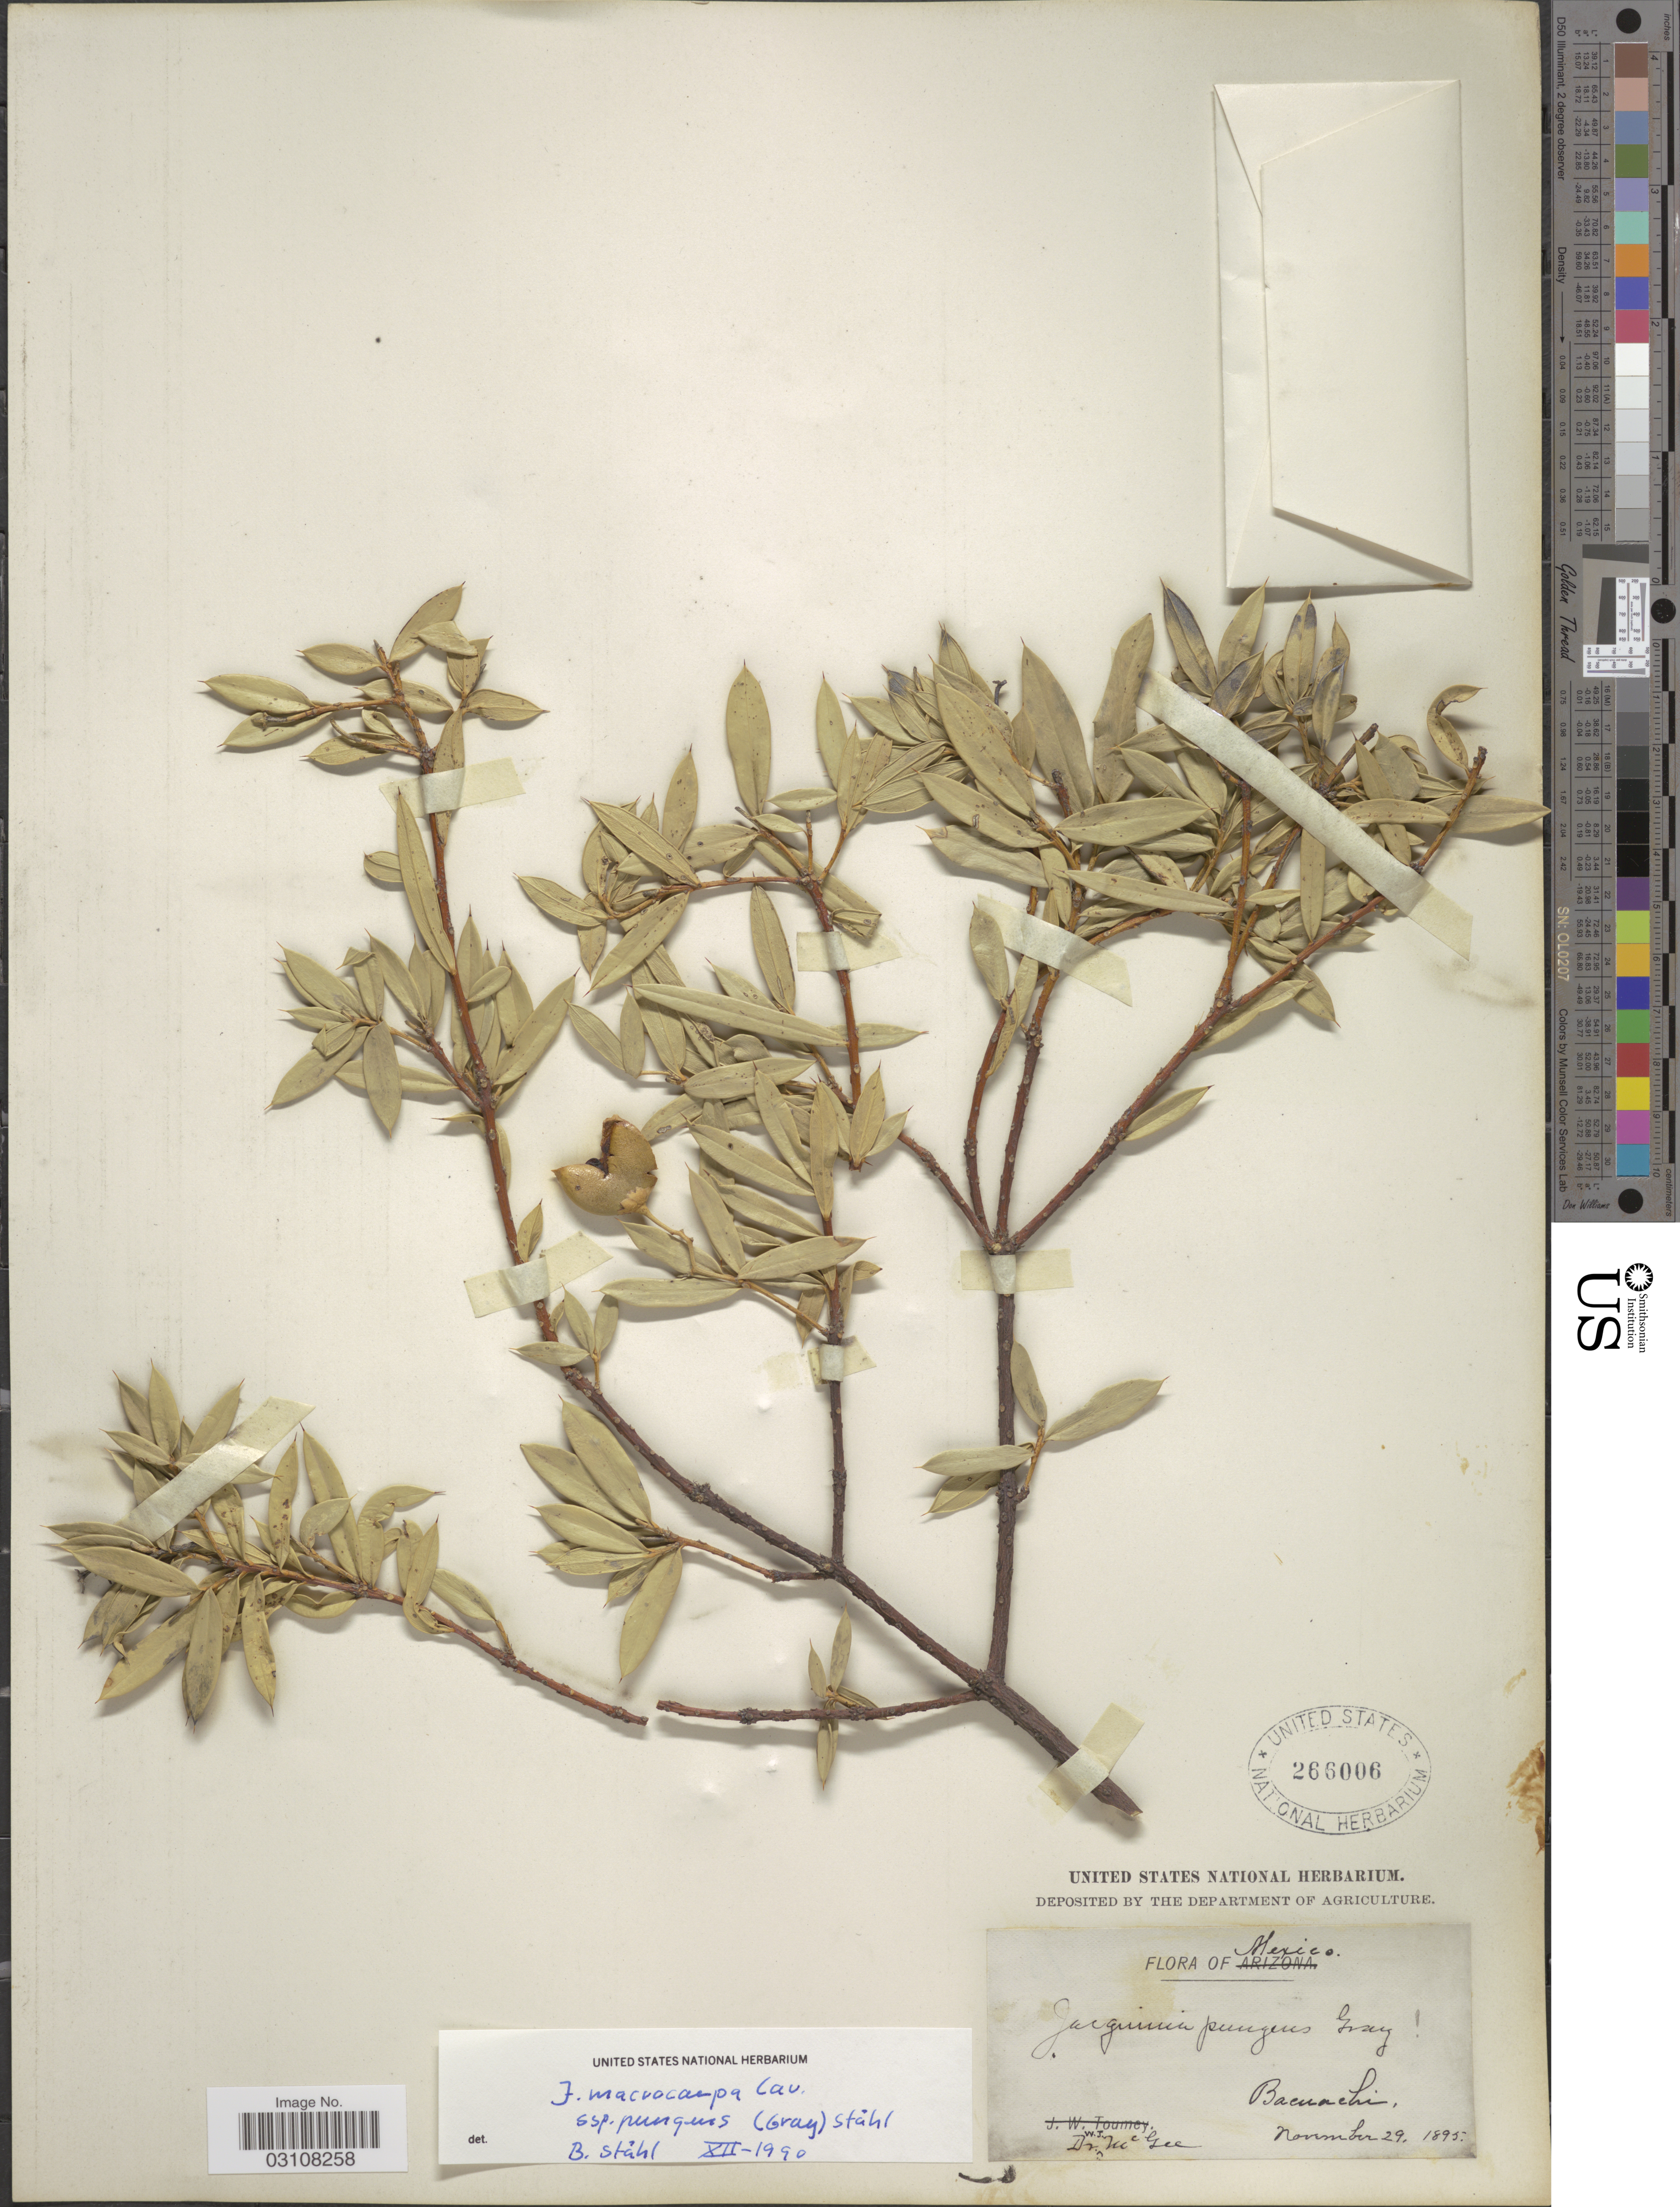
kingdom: Plantae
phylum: Tracheophyta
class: Magnoliopsida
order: Ericales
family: Primulaceae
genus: Jacquinia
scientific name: Jacquinia macrocarpa subsp. pungens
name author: Cav.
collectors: W. Mcgee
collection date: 1895-11-29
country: Mexico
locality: Bacuachi.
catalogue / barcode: US 266006